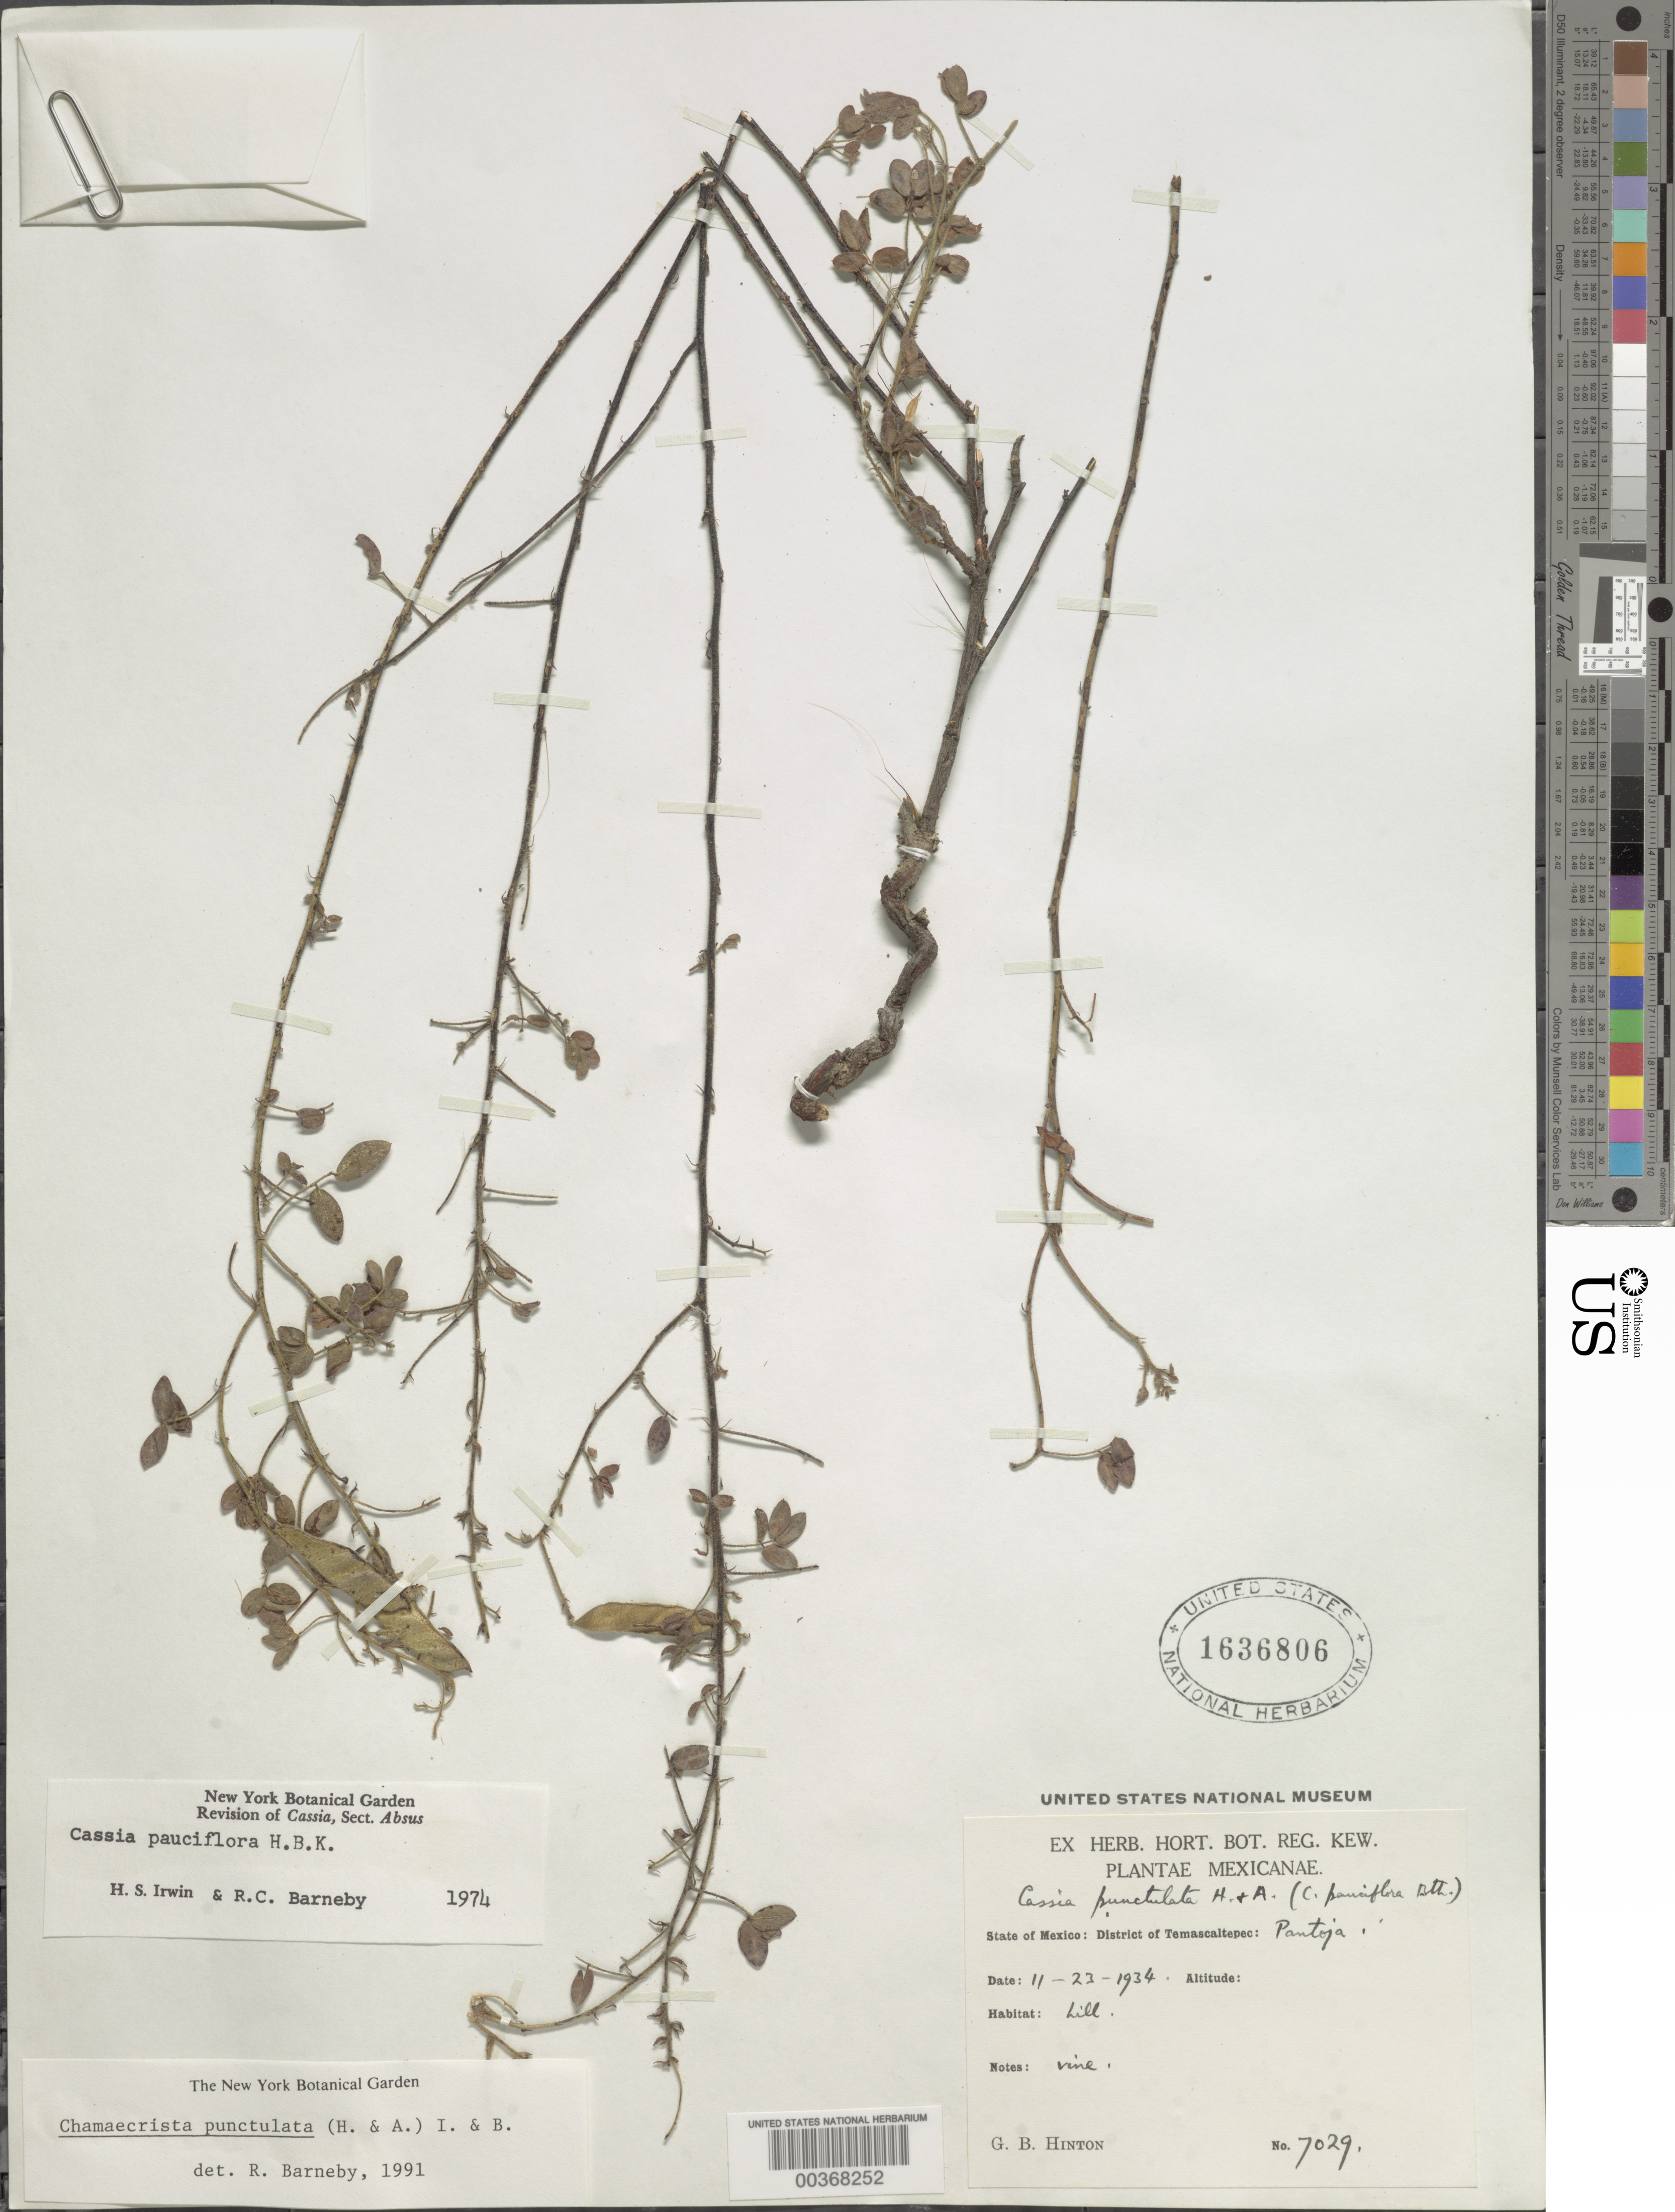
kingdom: Plantae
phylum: Tracheophyta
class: Magnoliopsida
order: Fabales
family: Fabaceae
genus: Chamaecrista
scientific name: Chamaecrista punctulata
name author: (Hook. & Arn.) H.S. Irwin & Barneby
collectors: G. B. Hinton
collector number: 7029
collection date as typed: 23 Nov 1934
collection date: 1934-11-23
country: Mexico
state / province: México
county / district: Temascaltepec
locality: Pantoja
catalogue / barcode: US 1636806